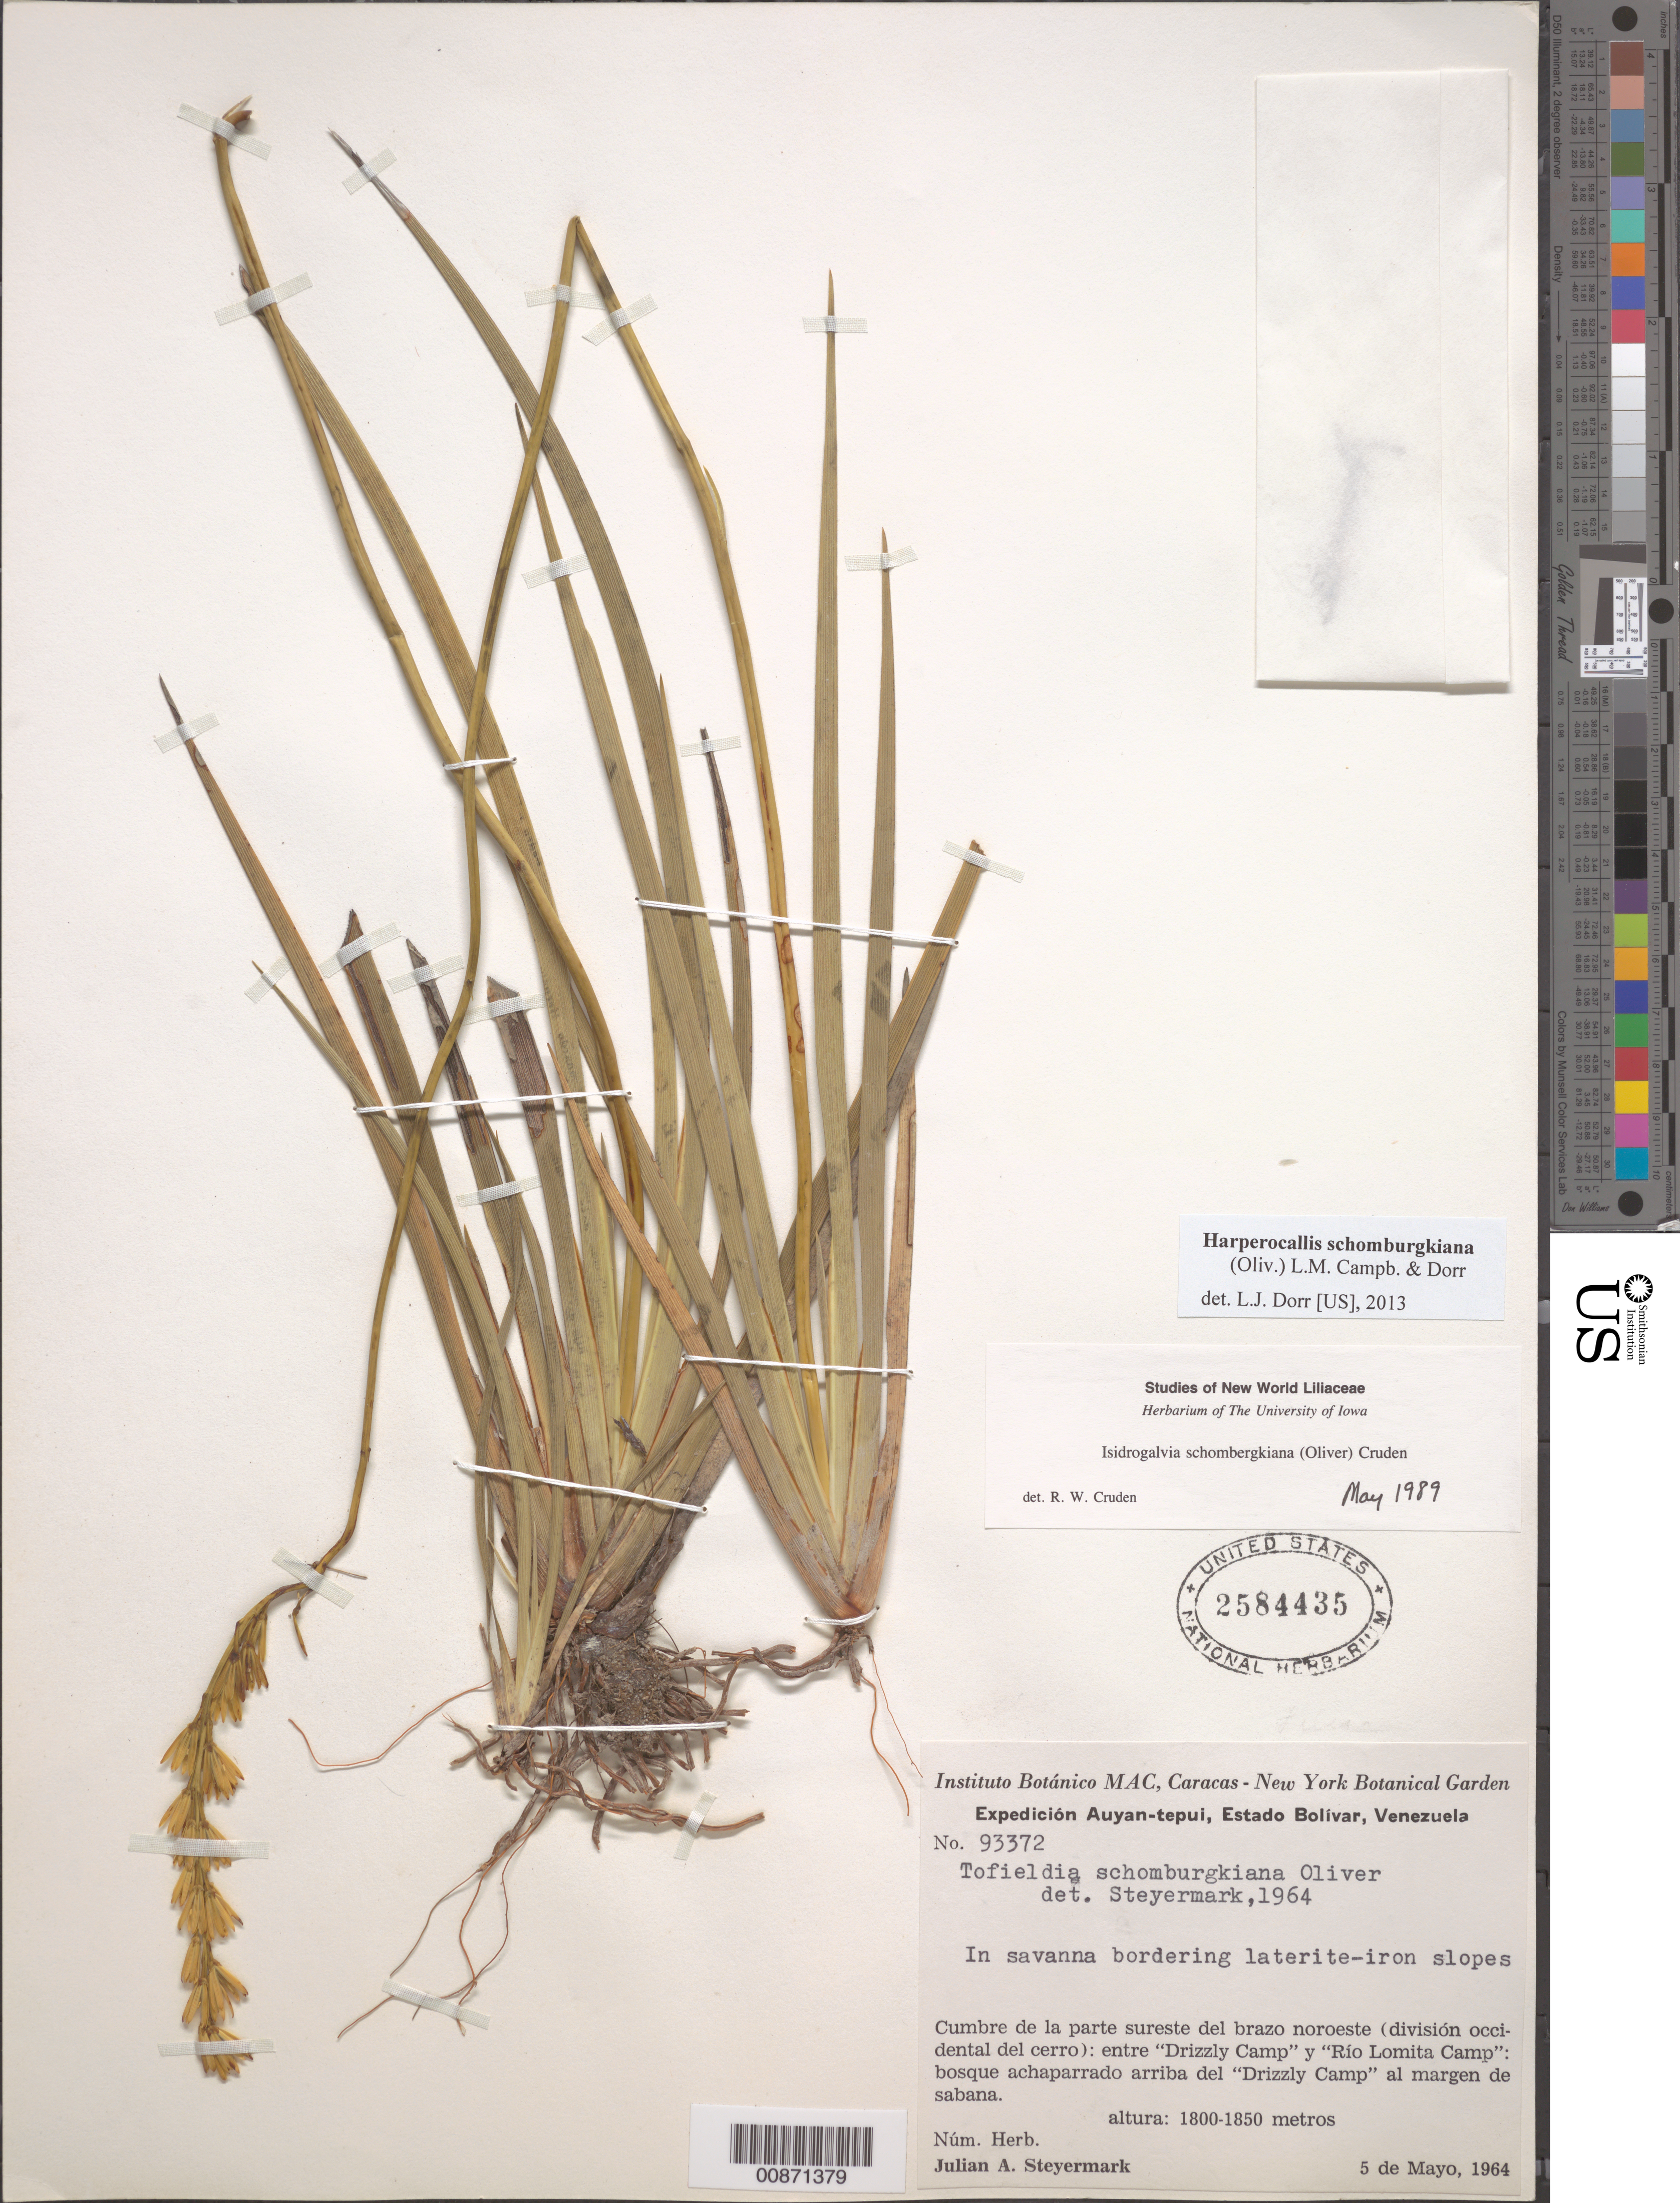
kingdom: Plantae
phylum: Tracheophyta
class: Liliopsida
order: Alismatales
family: Tofieldiaceae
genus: Harperocallis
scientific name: Harperocallis schomburgkiana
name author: (Oliv.) L.M. Campb. & Dorr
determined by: Dorr, L. J., (BOT), Smithsonian Institution - National Museum of Natural History (UNITED STATES)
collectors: J. Steyermark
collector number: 93372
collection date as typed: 5-May-64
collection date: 1964-05-05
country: Venezuela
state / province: Bolívar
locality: Auyan-tepuí, cumbre de la parte sureste del brazo noroeste (division occidental del cerro): entre "Drizzly Camp" y "Río Lomita Camp", arriba del Drizzly Camp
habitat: Savanna bordering laterite-iron slopes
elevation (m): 1800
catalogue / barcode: US 2584435